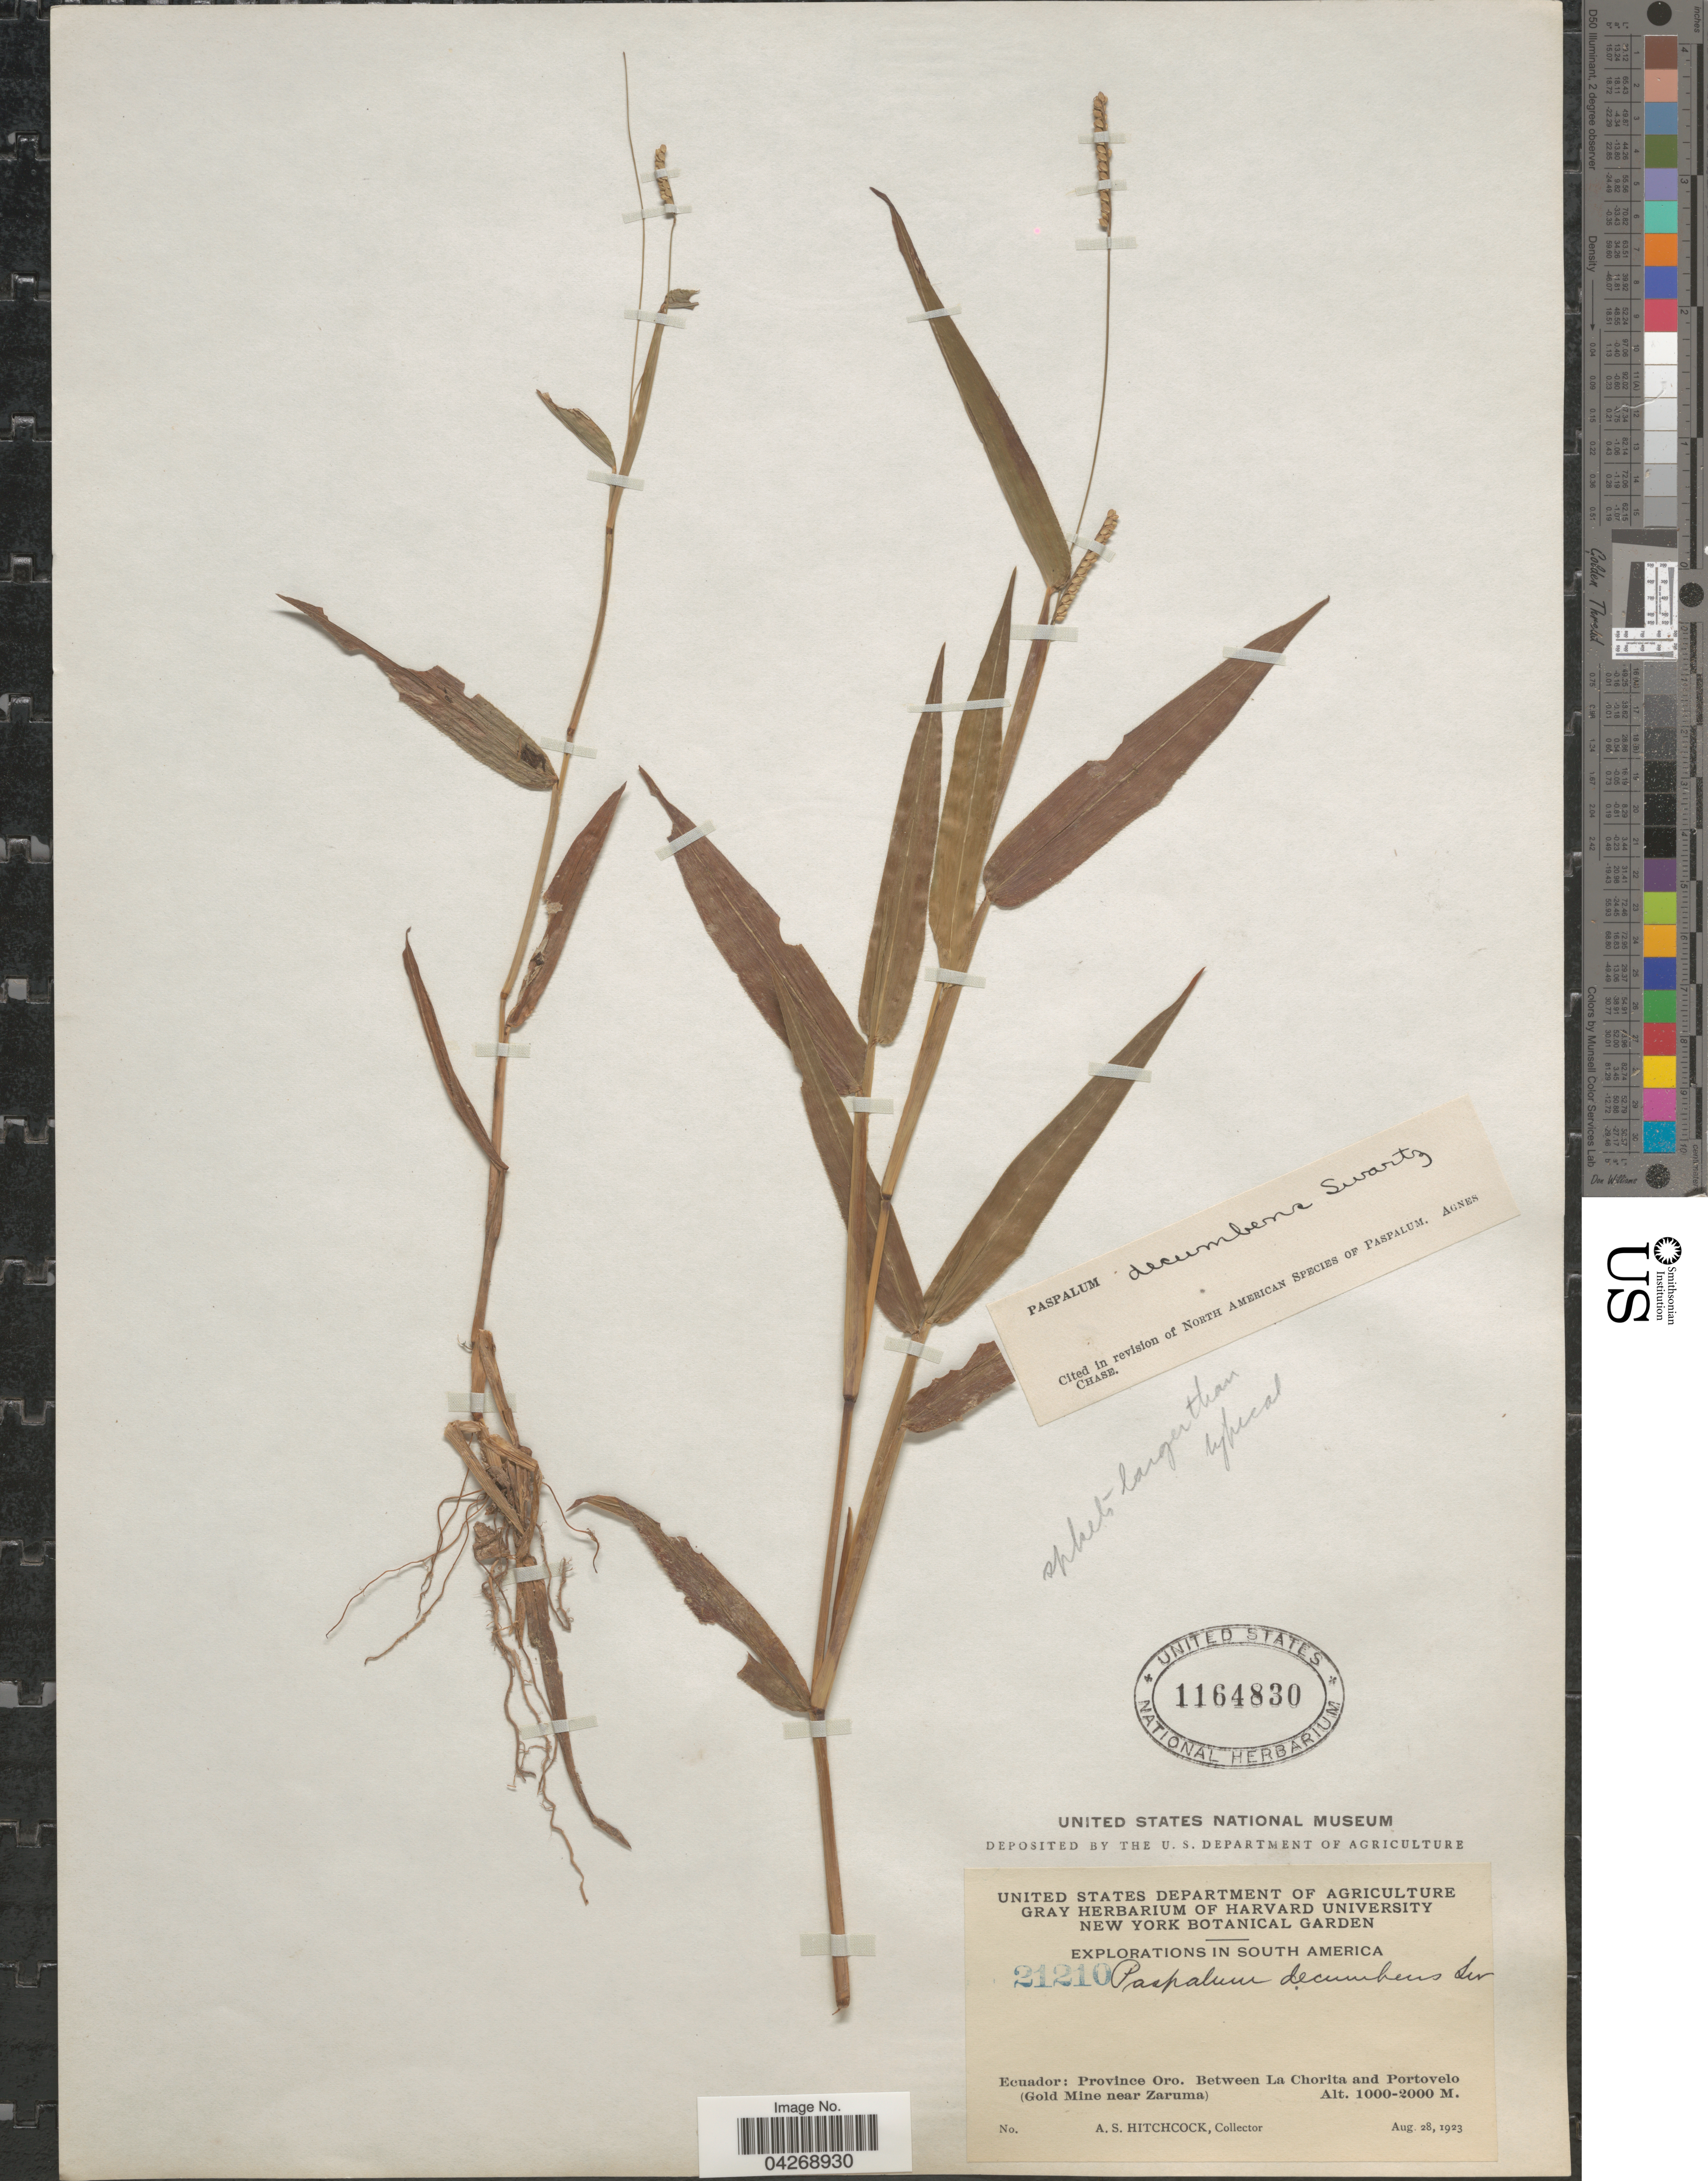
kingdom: Plantae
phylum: Tracheophyta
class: Liliopsida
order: Poales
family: Poaceae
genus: Paspalum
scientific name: Paspalum decumbens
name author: Sw.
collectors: A. S. Hitchcock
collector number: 21210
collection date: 1923-08-28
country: Ecuador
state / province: El Oro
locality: Explorations in South America. Province Oro. Between La Chorita and Portovelo (Gold Mine near Zaruma).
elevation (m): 1000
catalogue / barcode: US 1164830